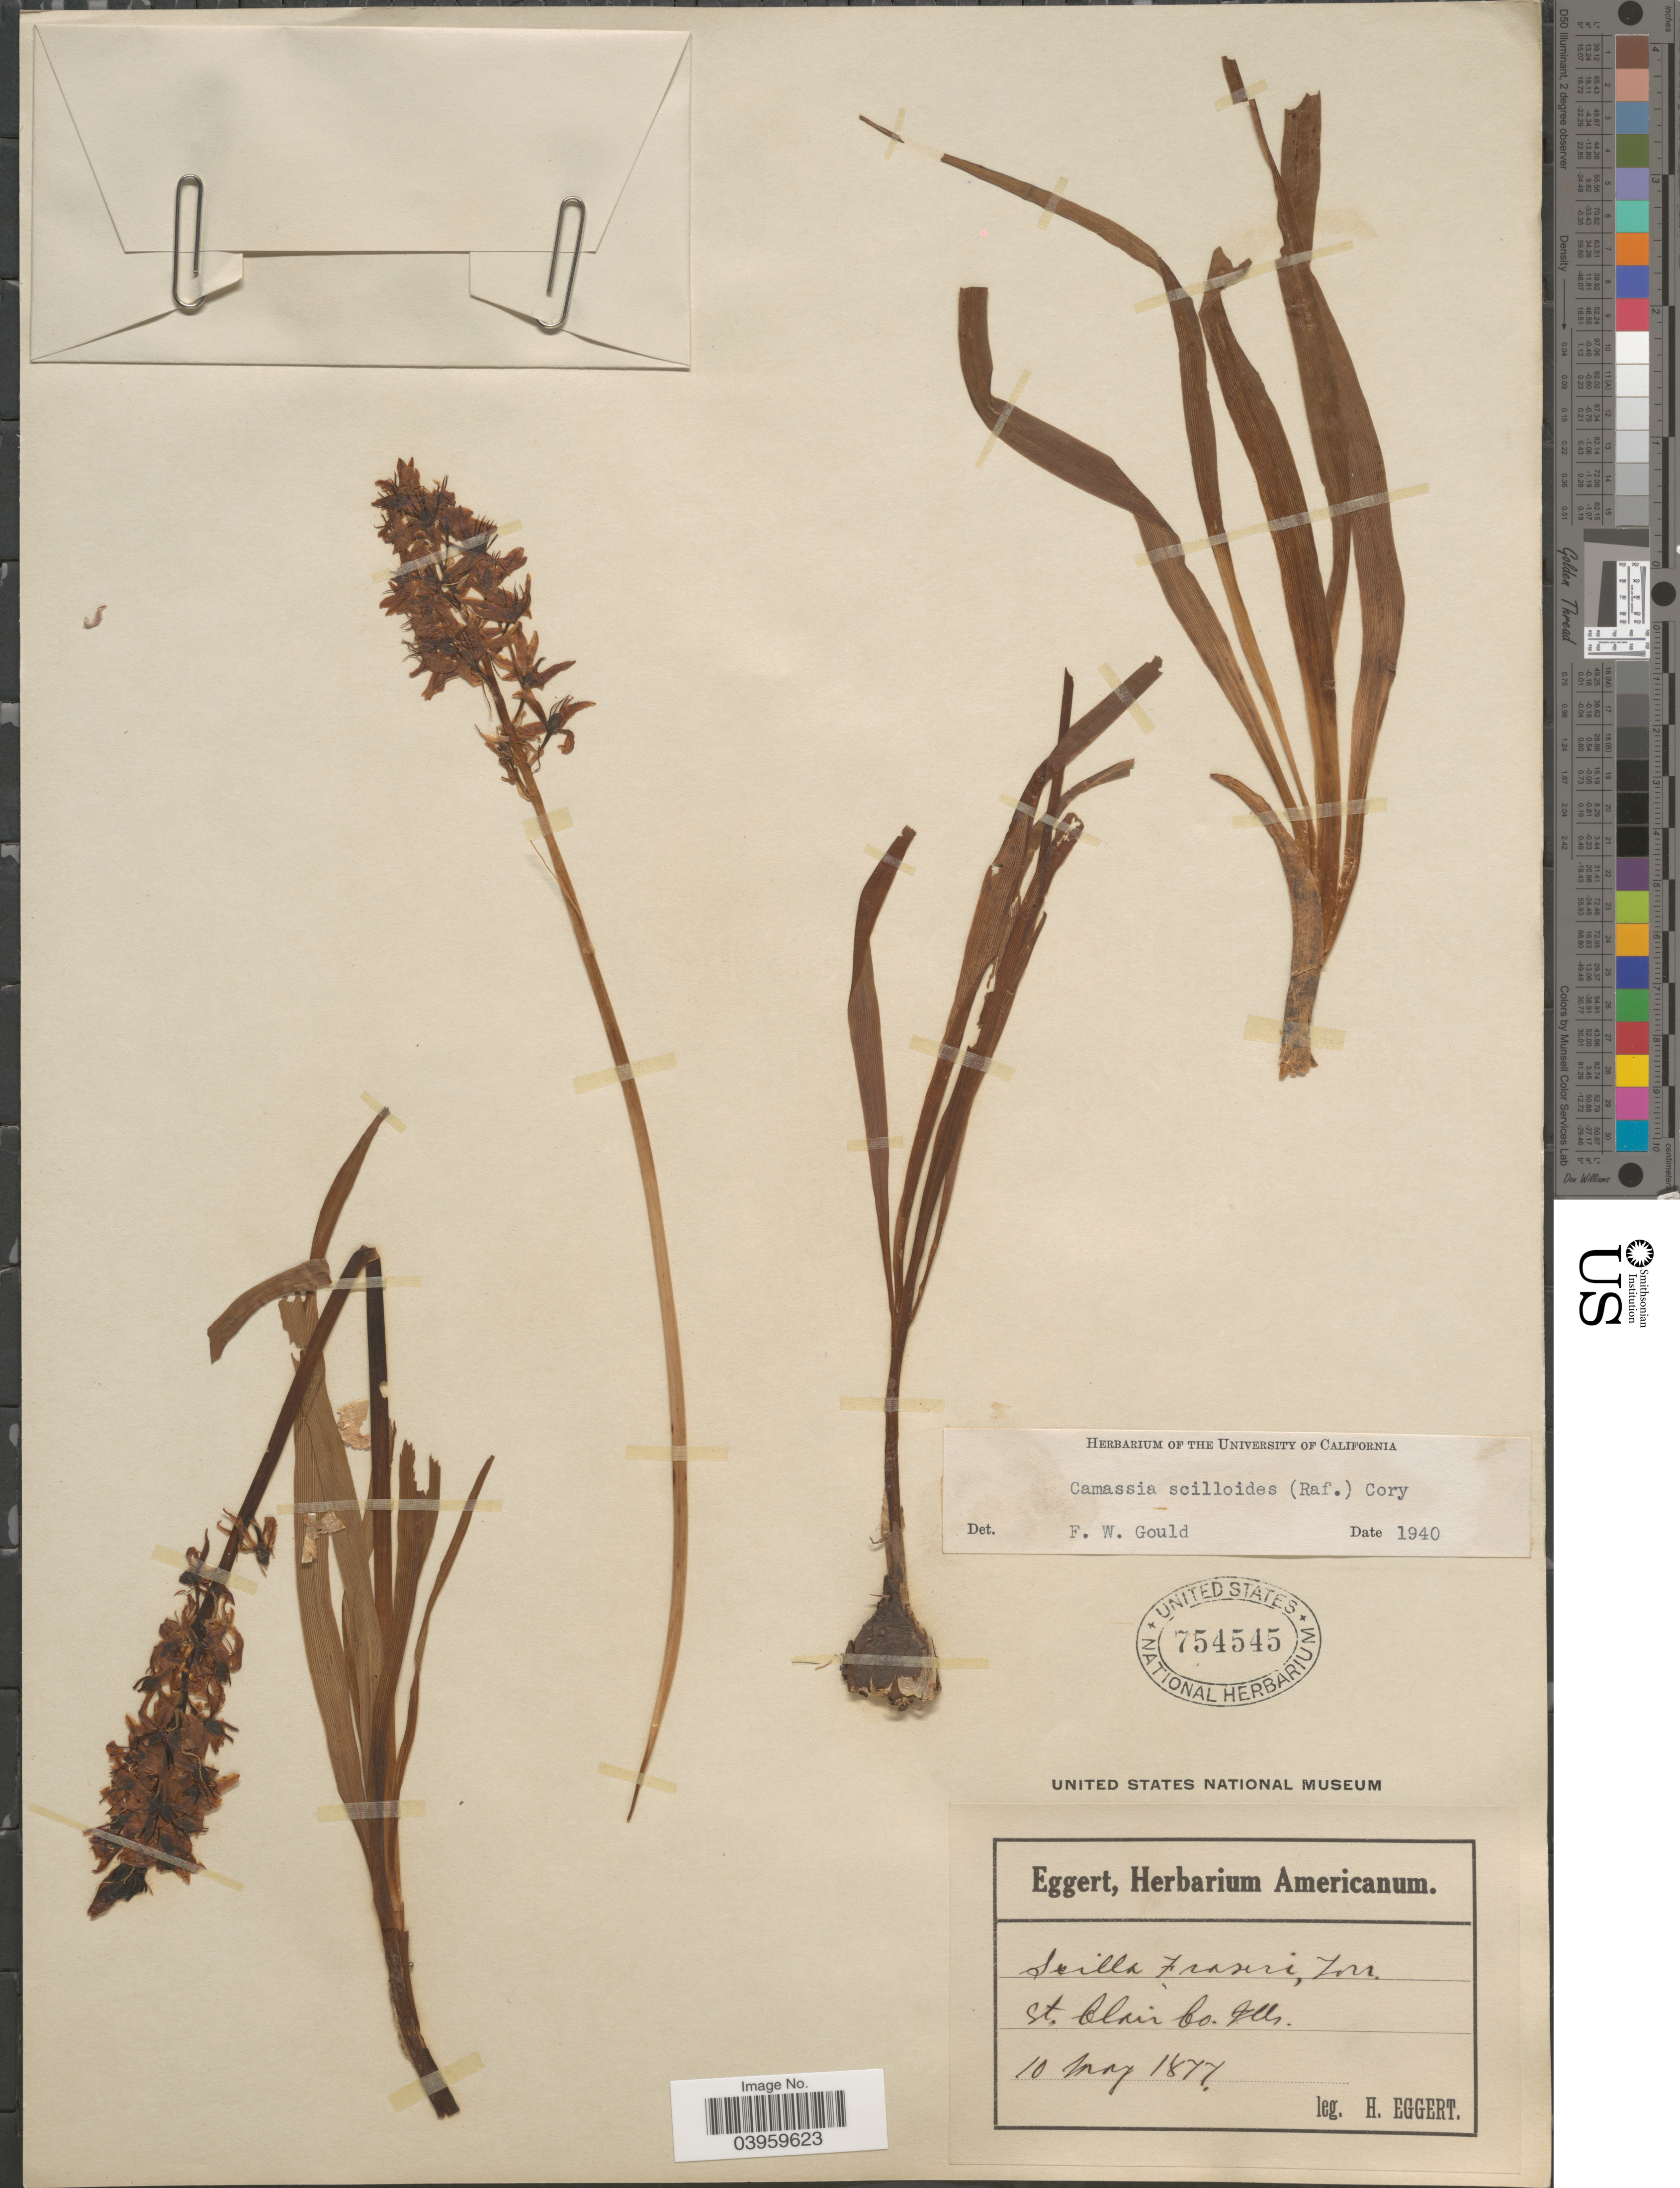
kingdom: Plantae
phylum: Tracheophyta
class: Liliopsida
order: Asparagales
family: Asparagaceae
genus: Camassia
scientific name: Camassia scilloides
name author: (Raf.) Cory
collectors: H. Eggert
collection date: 1877-05-10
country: United States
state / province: Illinois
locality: St. Clair Co.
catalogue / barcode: US 754545